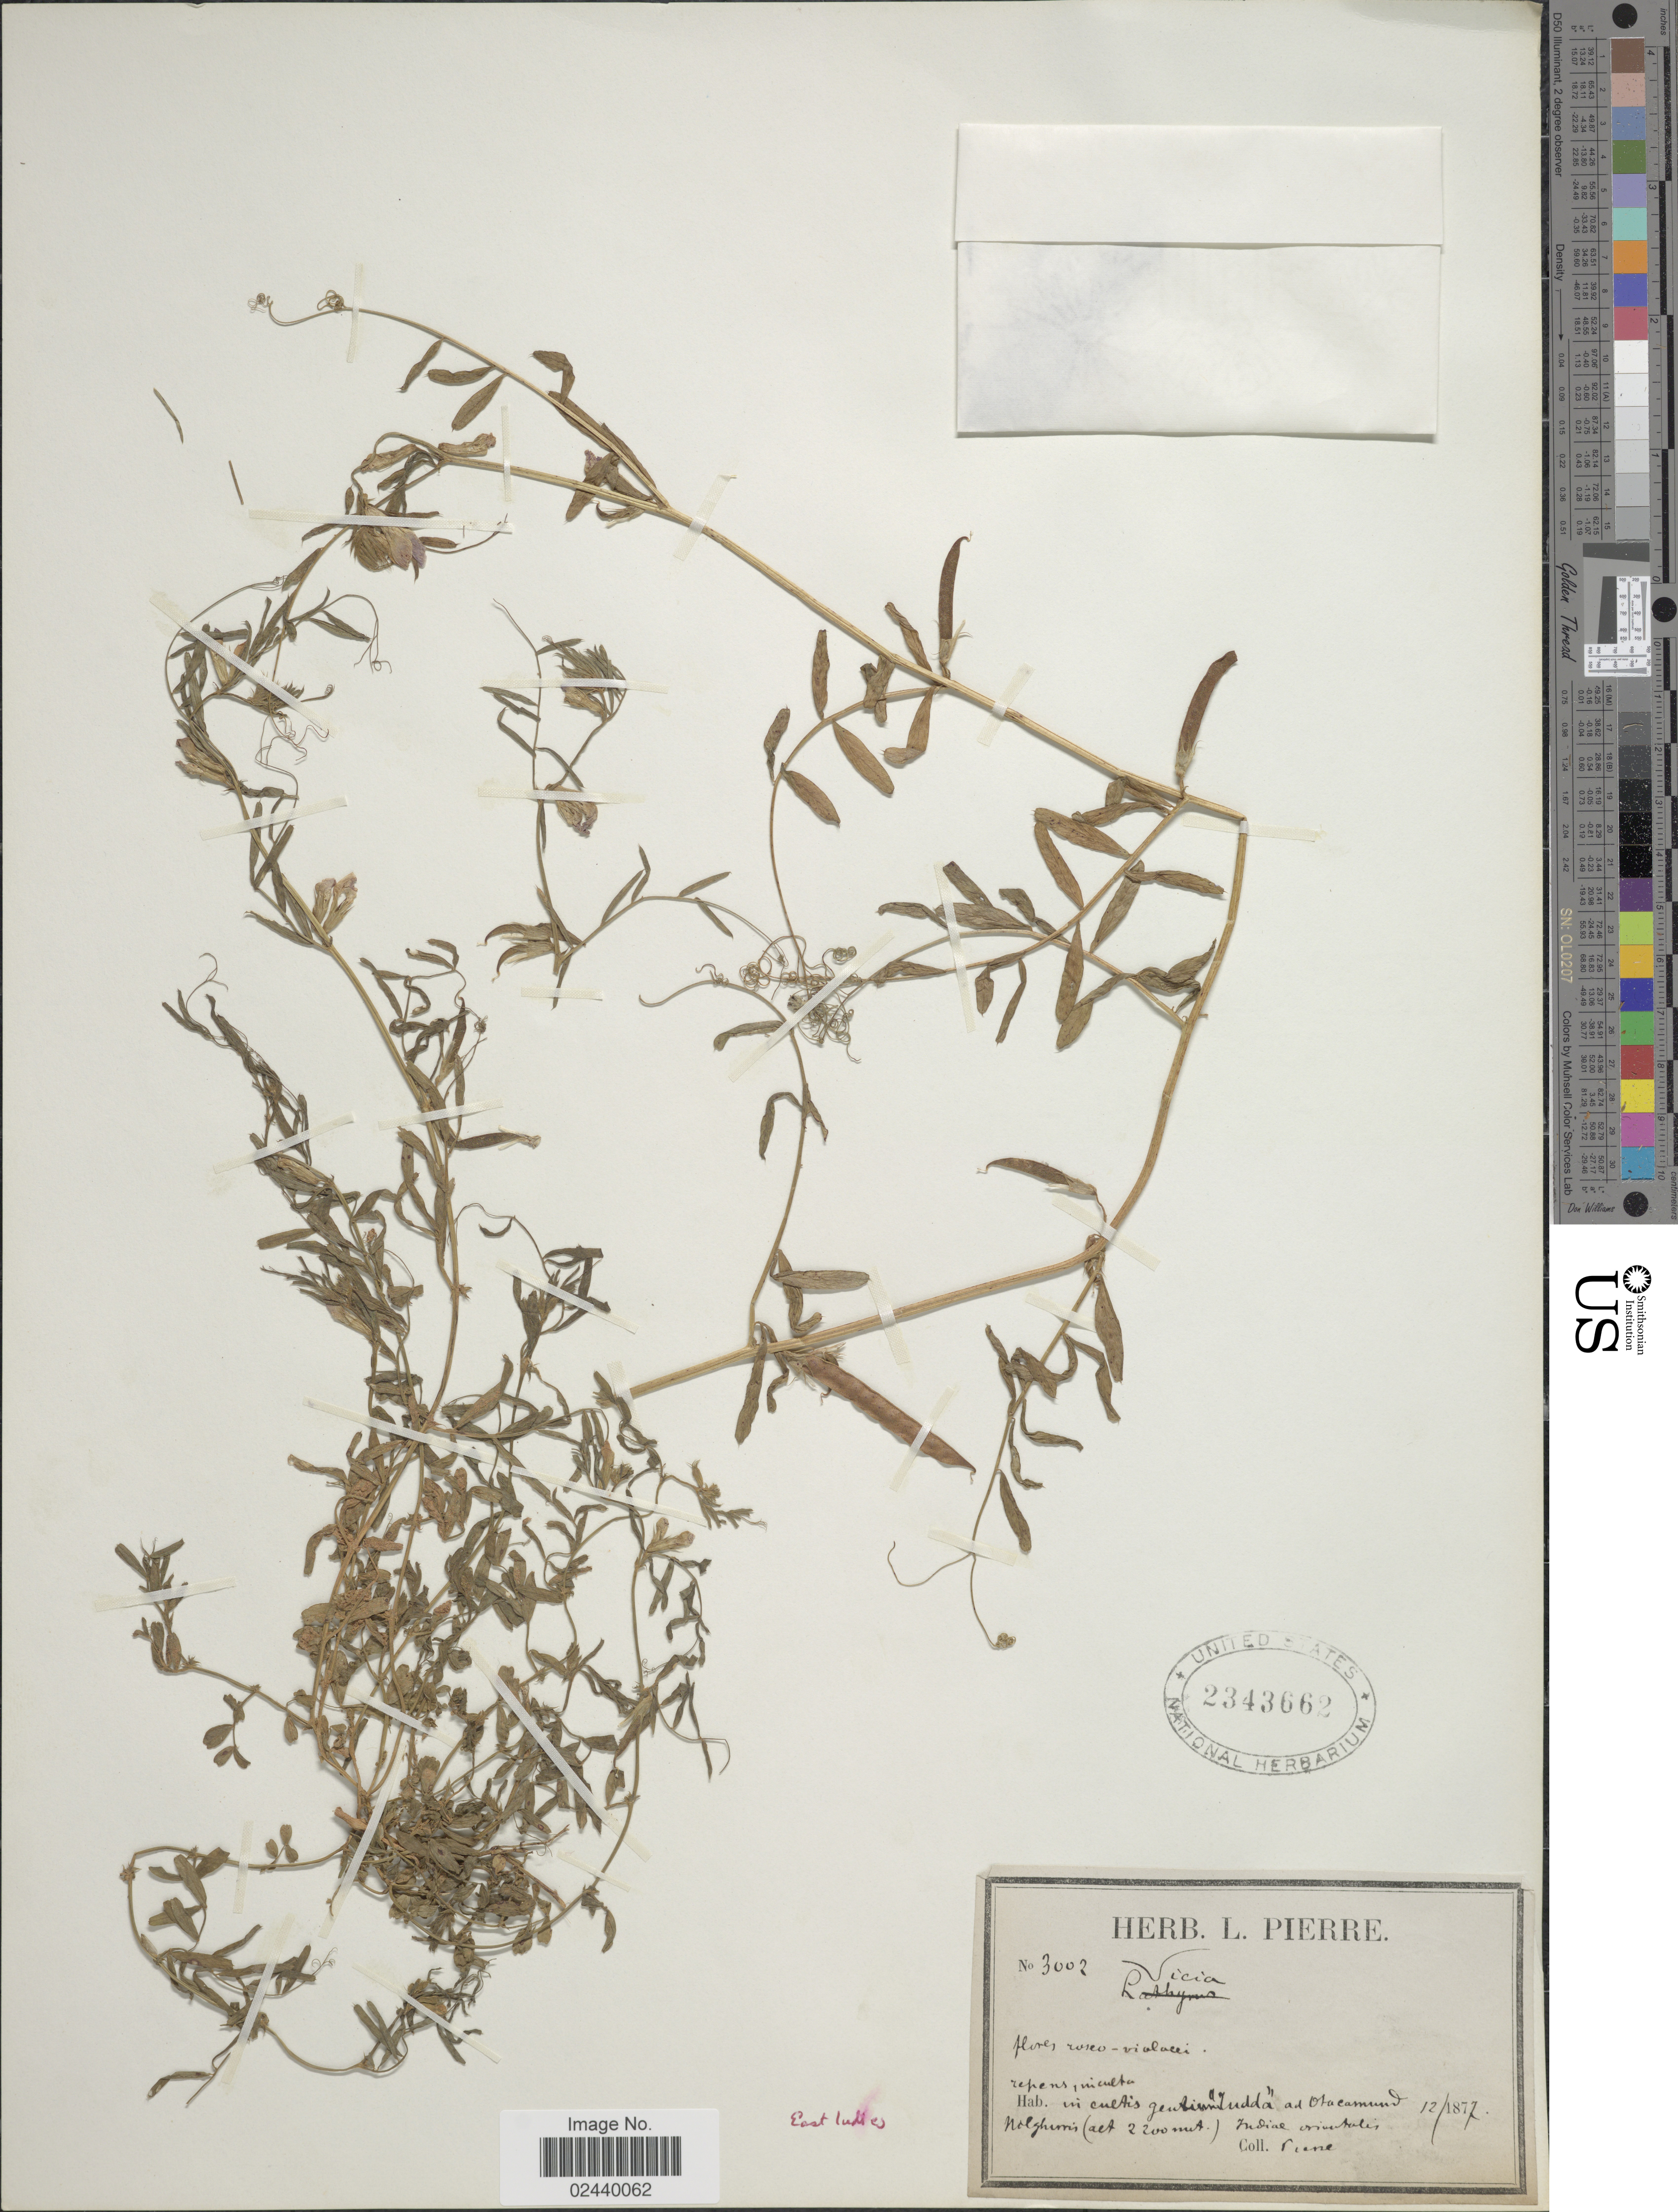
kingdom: Plantae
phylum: Tracheophyta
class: Magnoliopsida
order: Fabales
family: Fabaceae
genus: Vicia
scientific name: Vicia sp.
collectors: L. Pierre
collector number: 3002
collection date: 1877-12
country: India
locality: In cultis [illegible text] ad otacamund Nolghiris, Ind or, East [illegible text]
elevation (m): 2200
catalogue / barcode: US 2343662